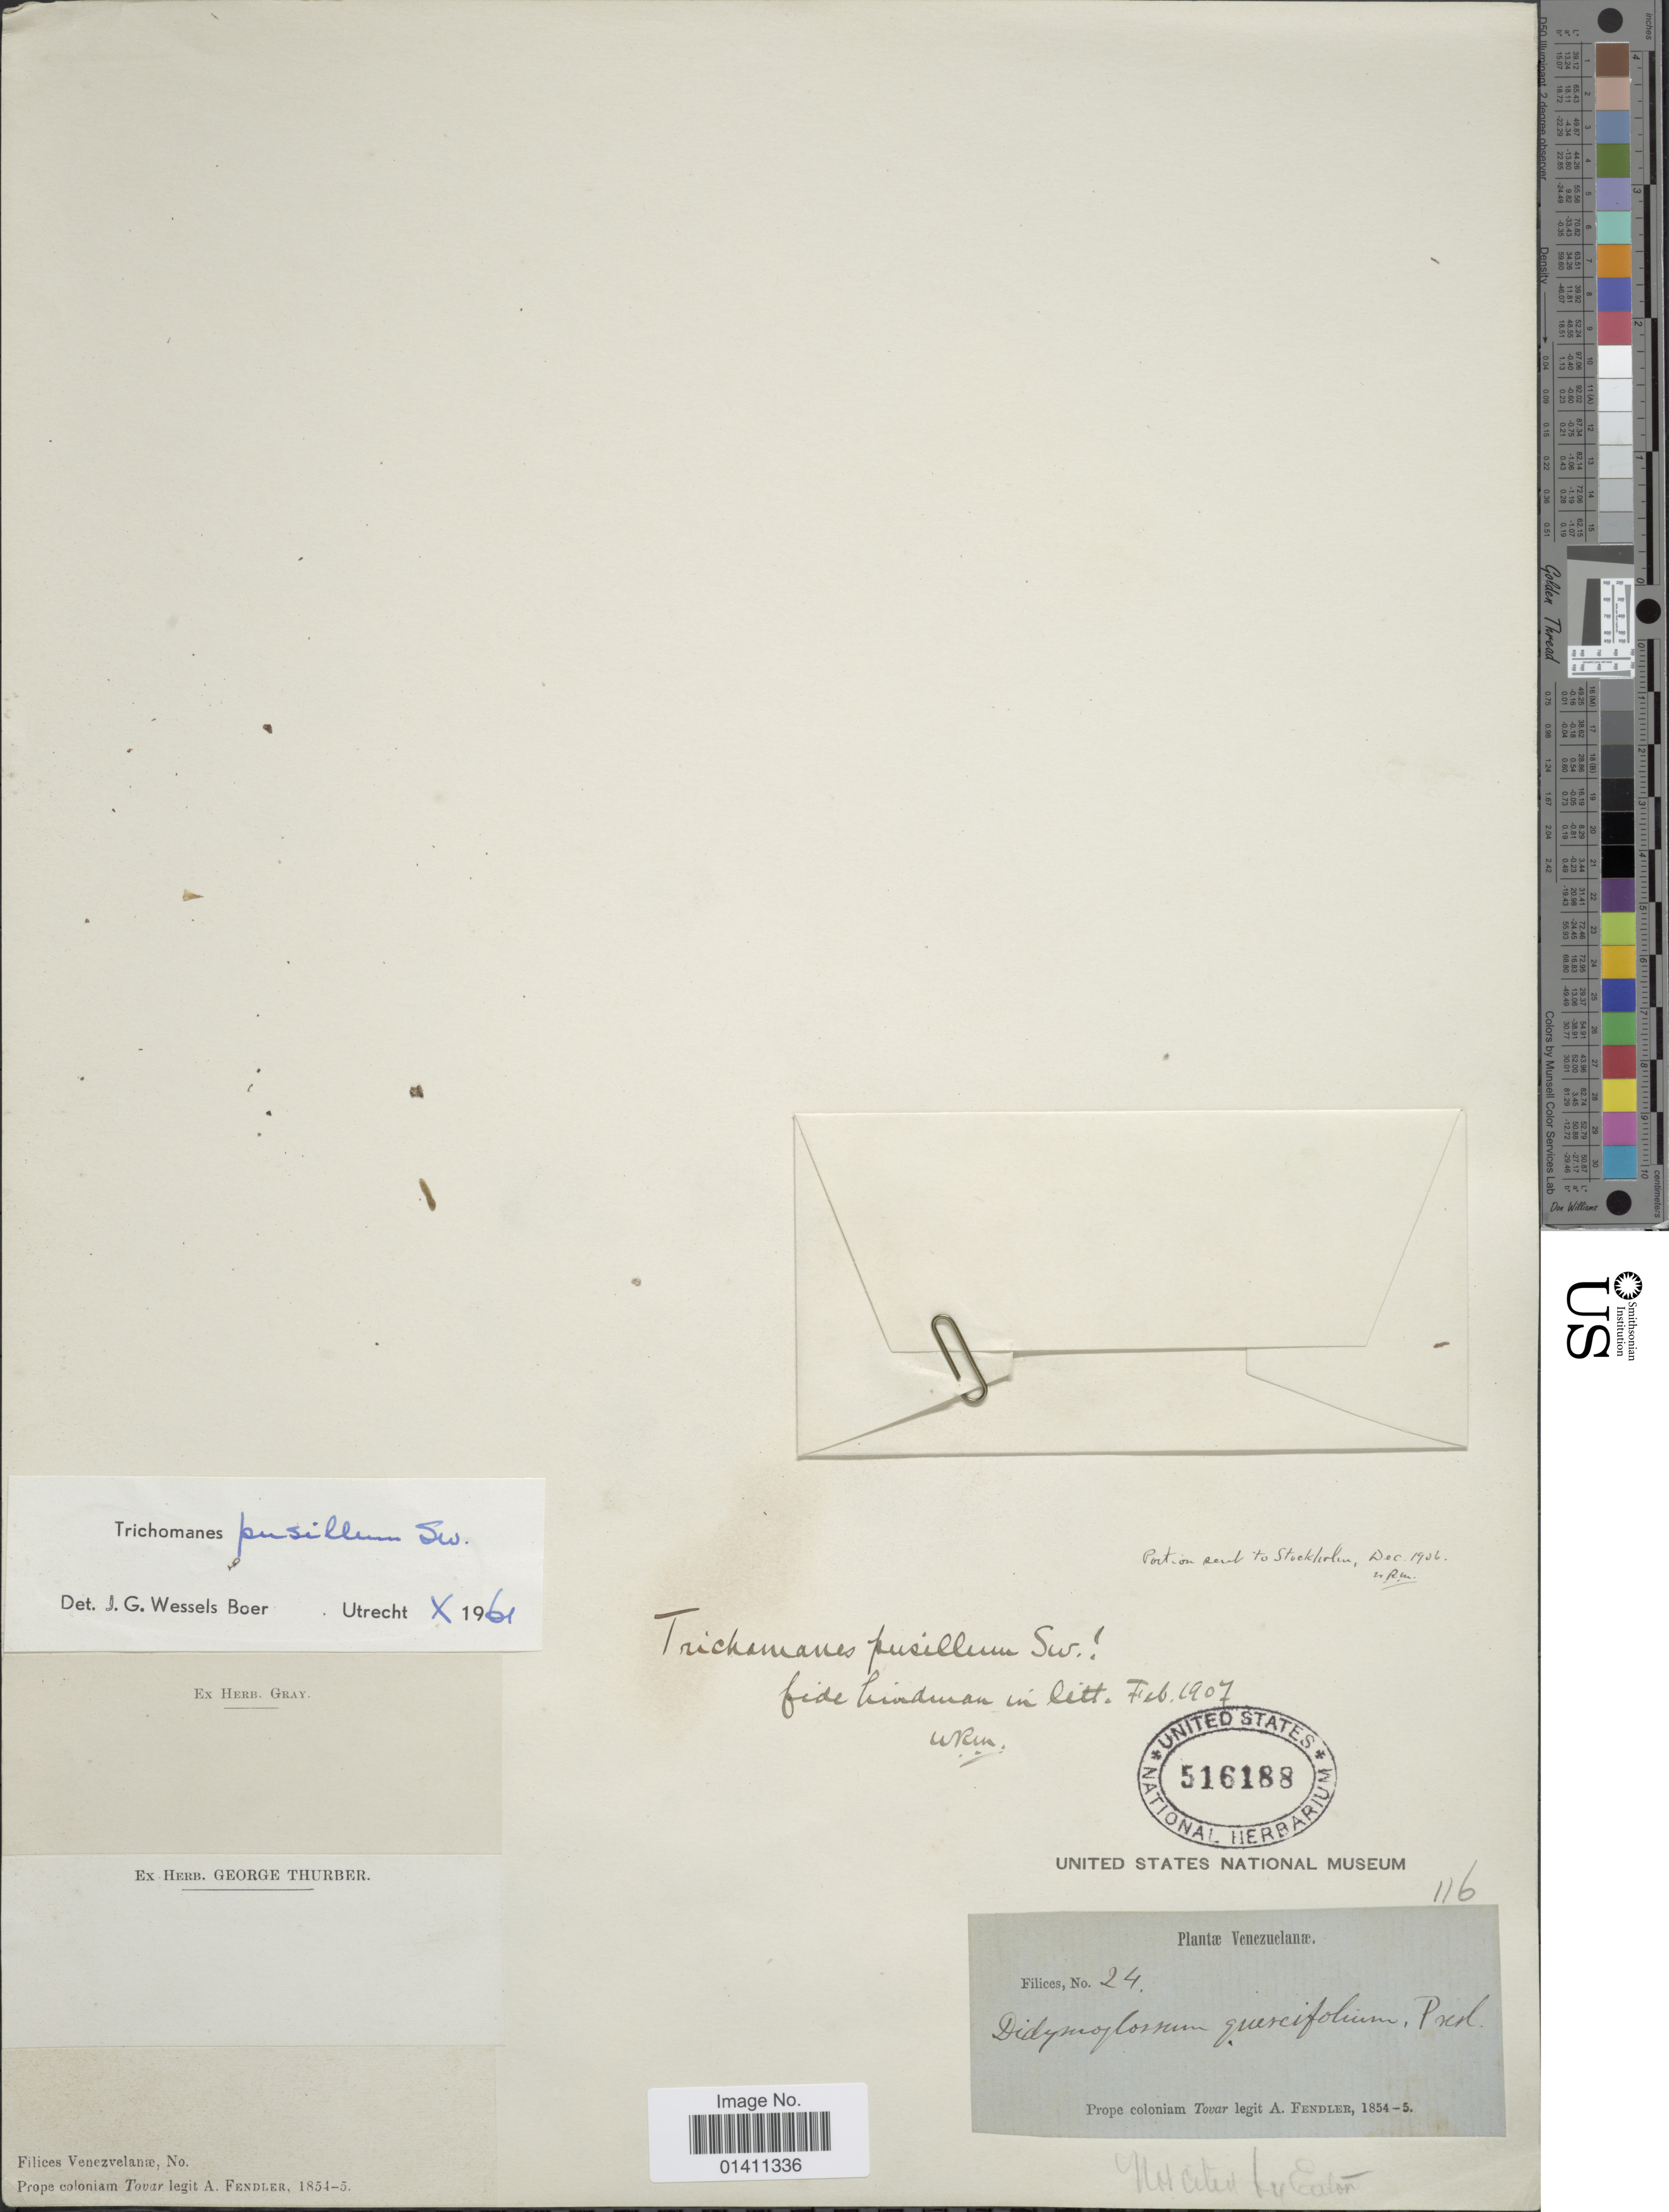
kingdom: Plantae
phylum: Tracheophyta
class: Polypodiopsida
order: Hymenophyllales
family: Hymenophyllaceae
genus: Didymoglossum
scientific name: Didymoglossum pusillum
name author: (Sw.) Desv.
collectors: A. Fendler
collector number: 24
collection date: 1854/1855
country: Venezuela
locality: Prope coloniam Tovar.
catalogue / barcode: US 516188